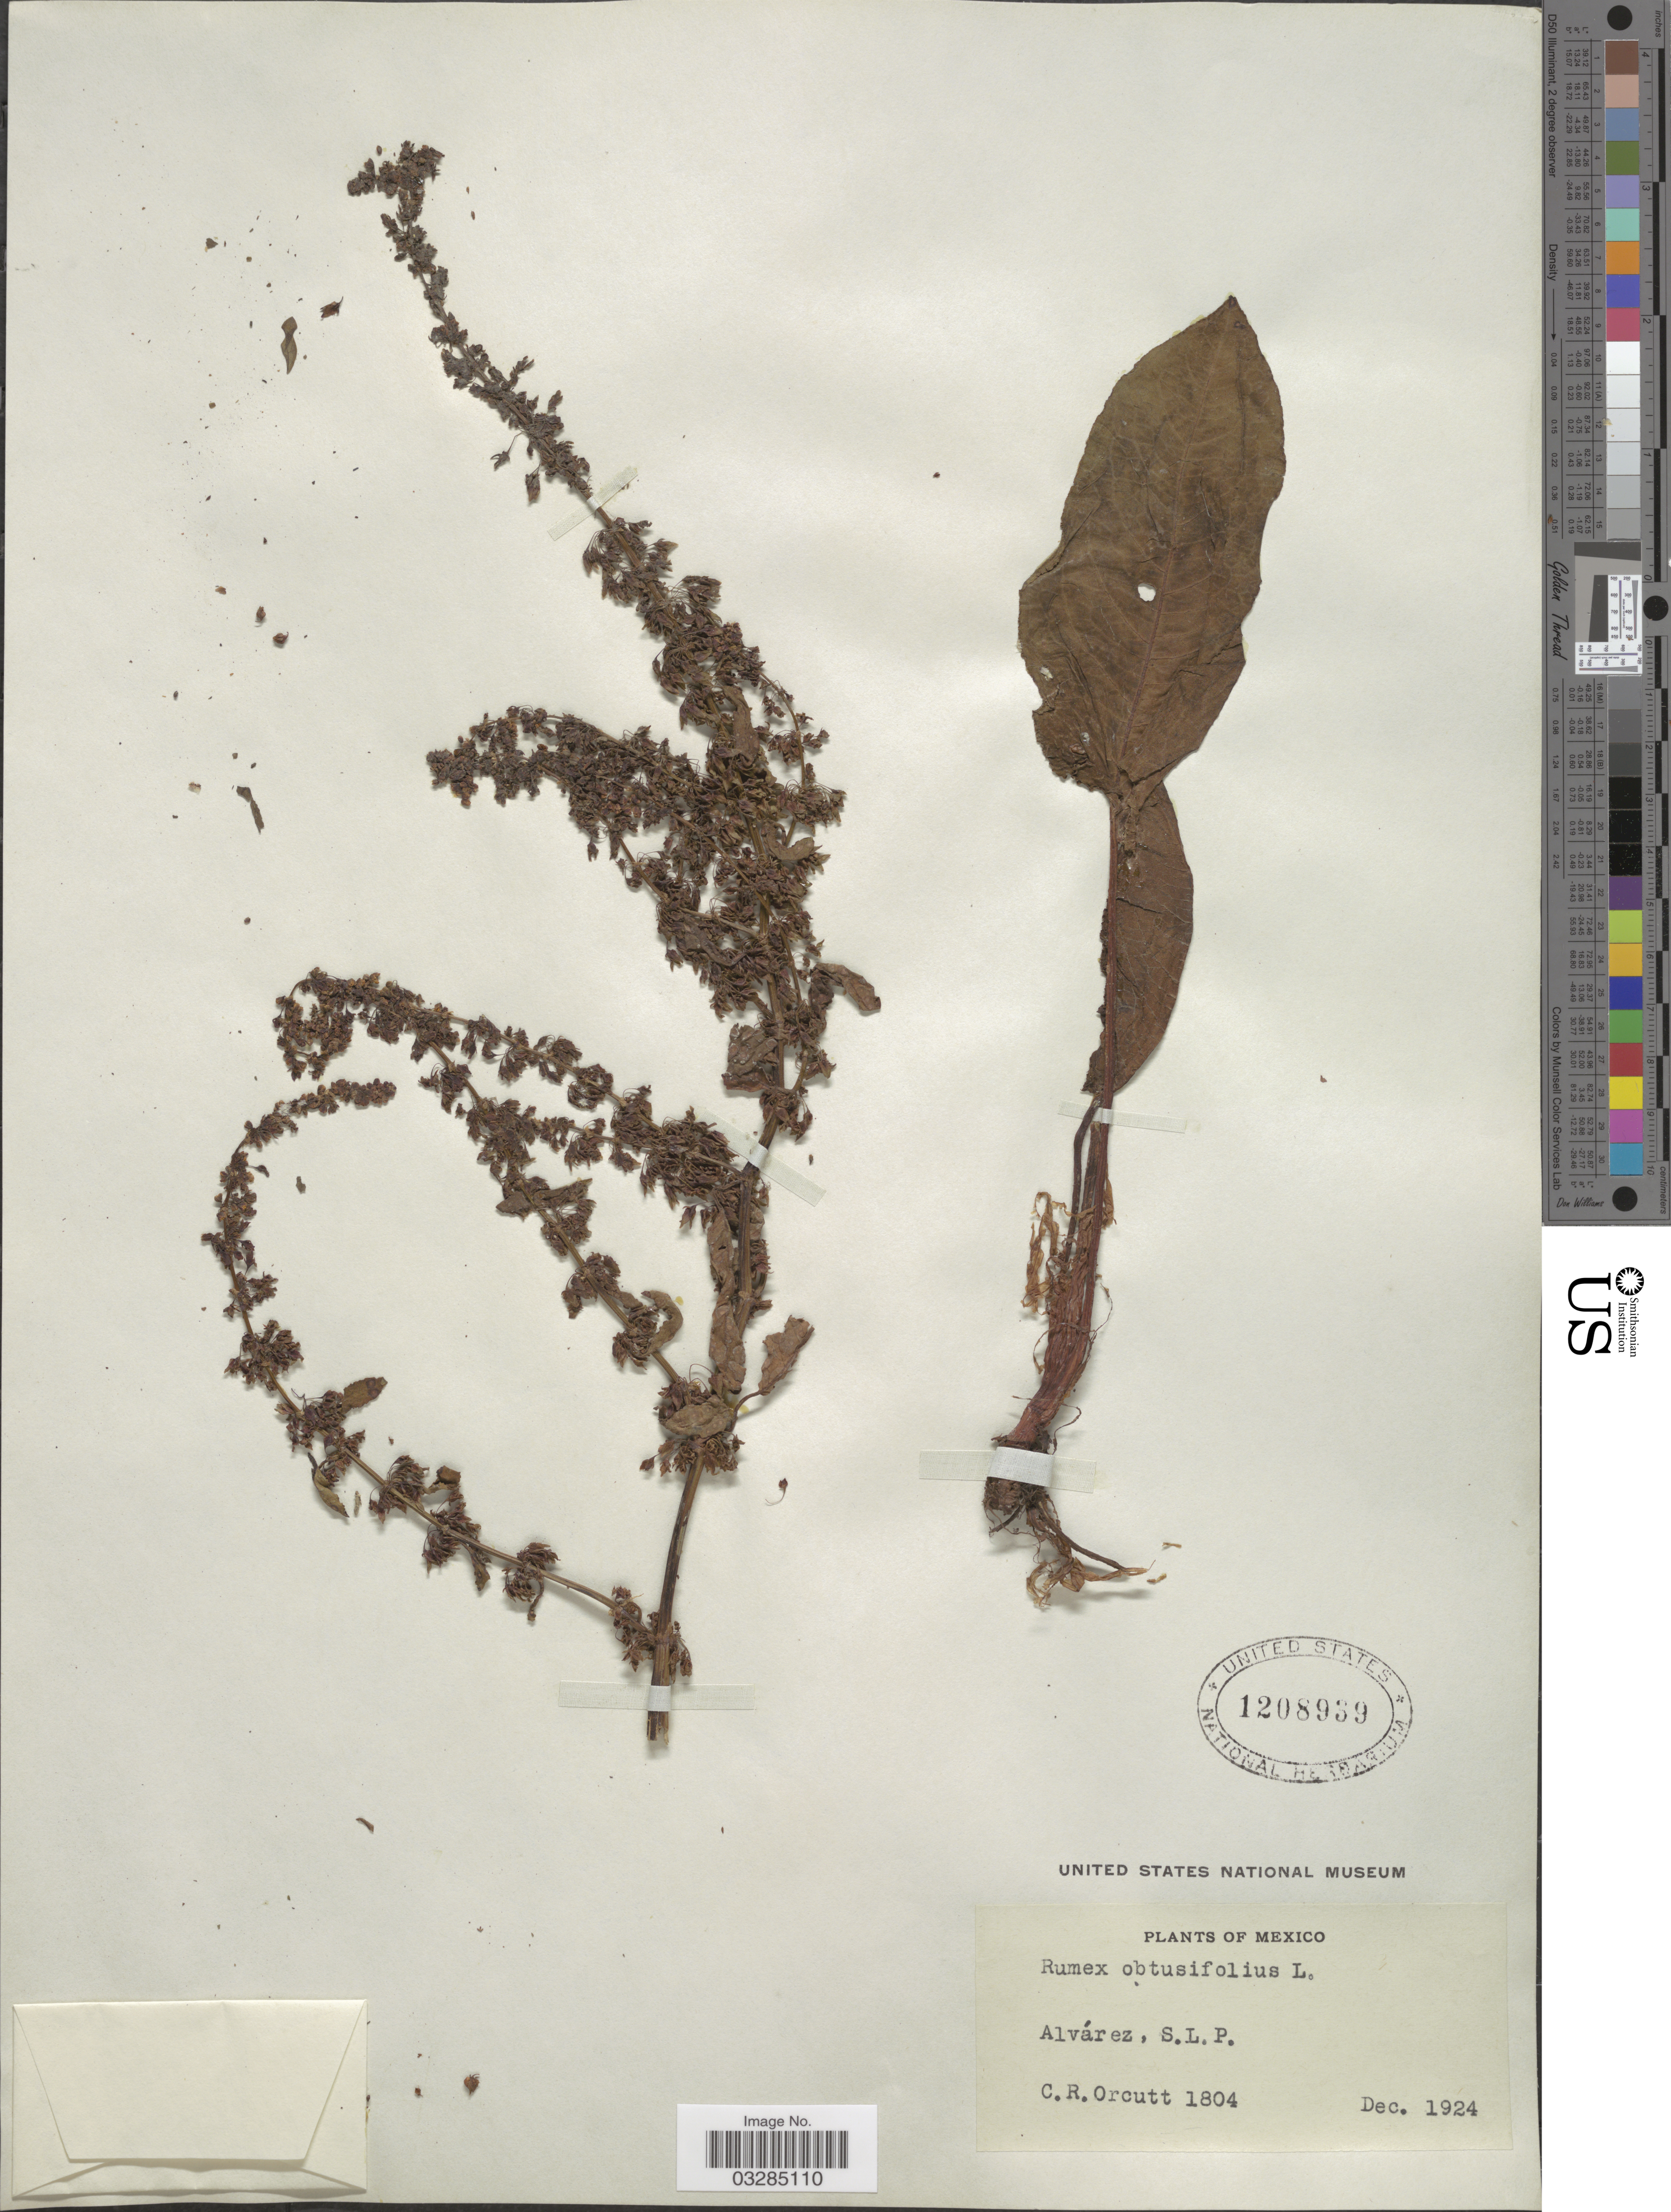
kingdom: Plantae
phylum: Tracheophyta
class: Magnoliopsida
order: Caryophyllales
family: Polygonaceae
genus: Rumex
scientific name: Rumex obtusifolius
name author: L.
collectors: C. R. Orcutt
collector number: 1804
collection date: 1924-12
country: Mexico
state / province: San Luis Potosí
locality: Alvárez.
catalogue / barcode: US 1208939